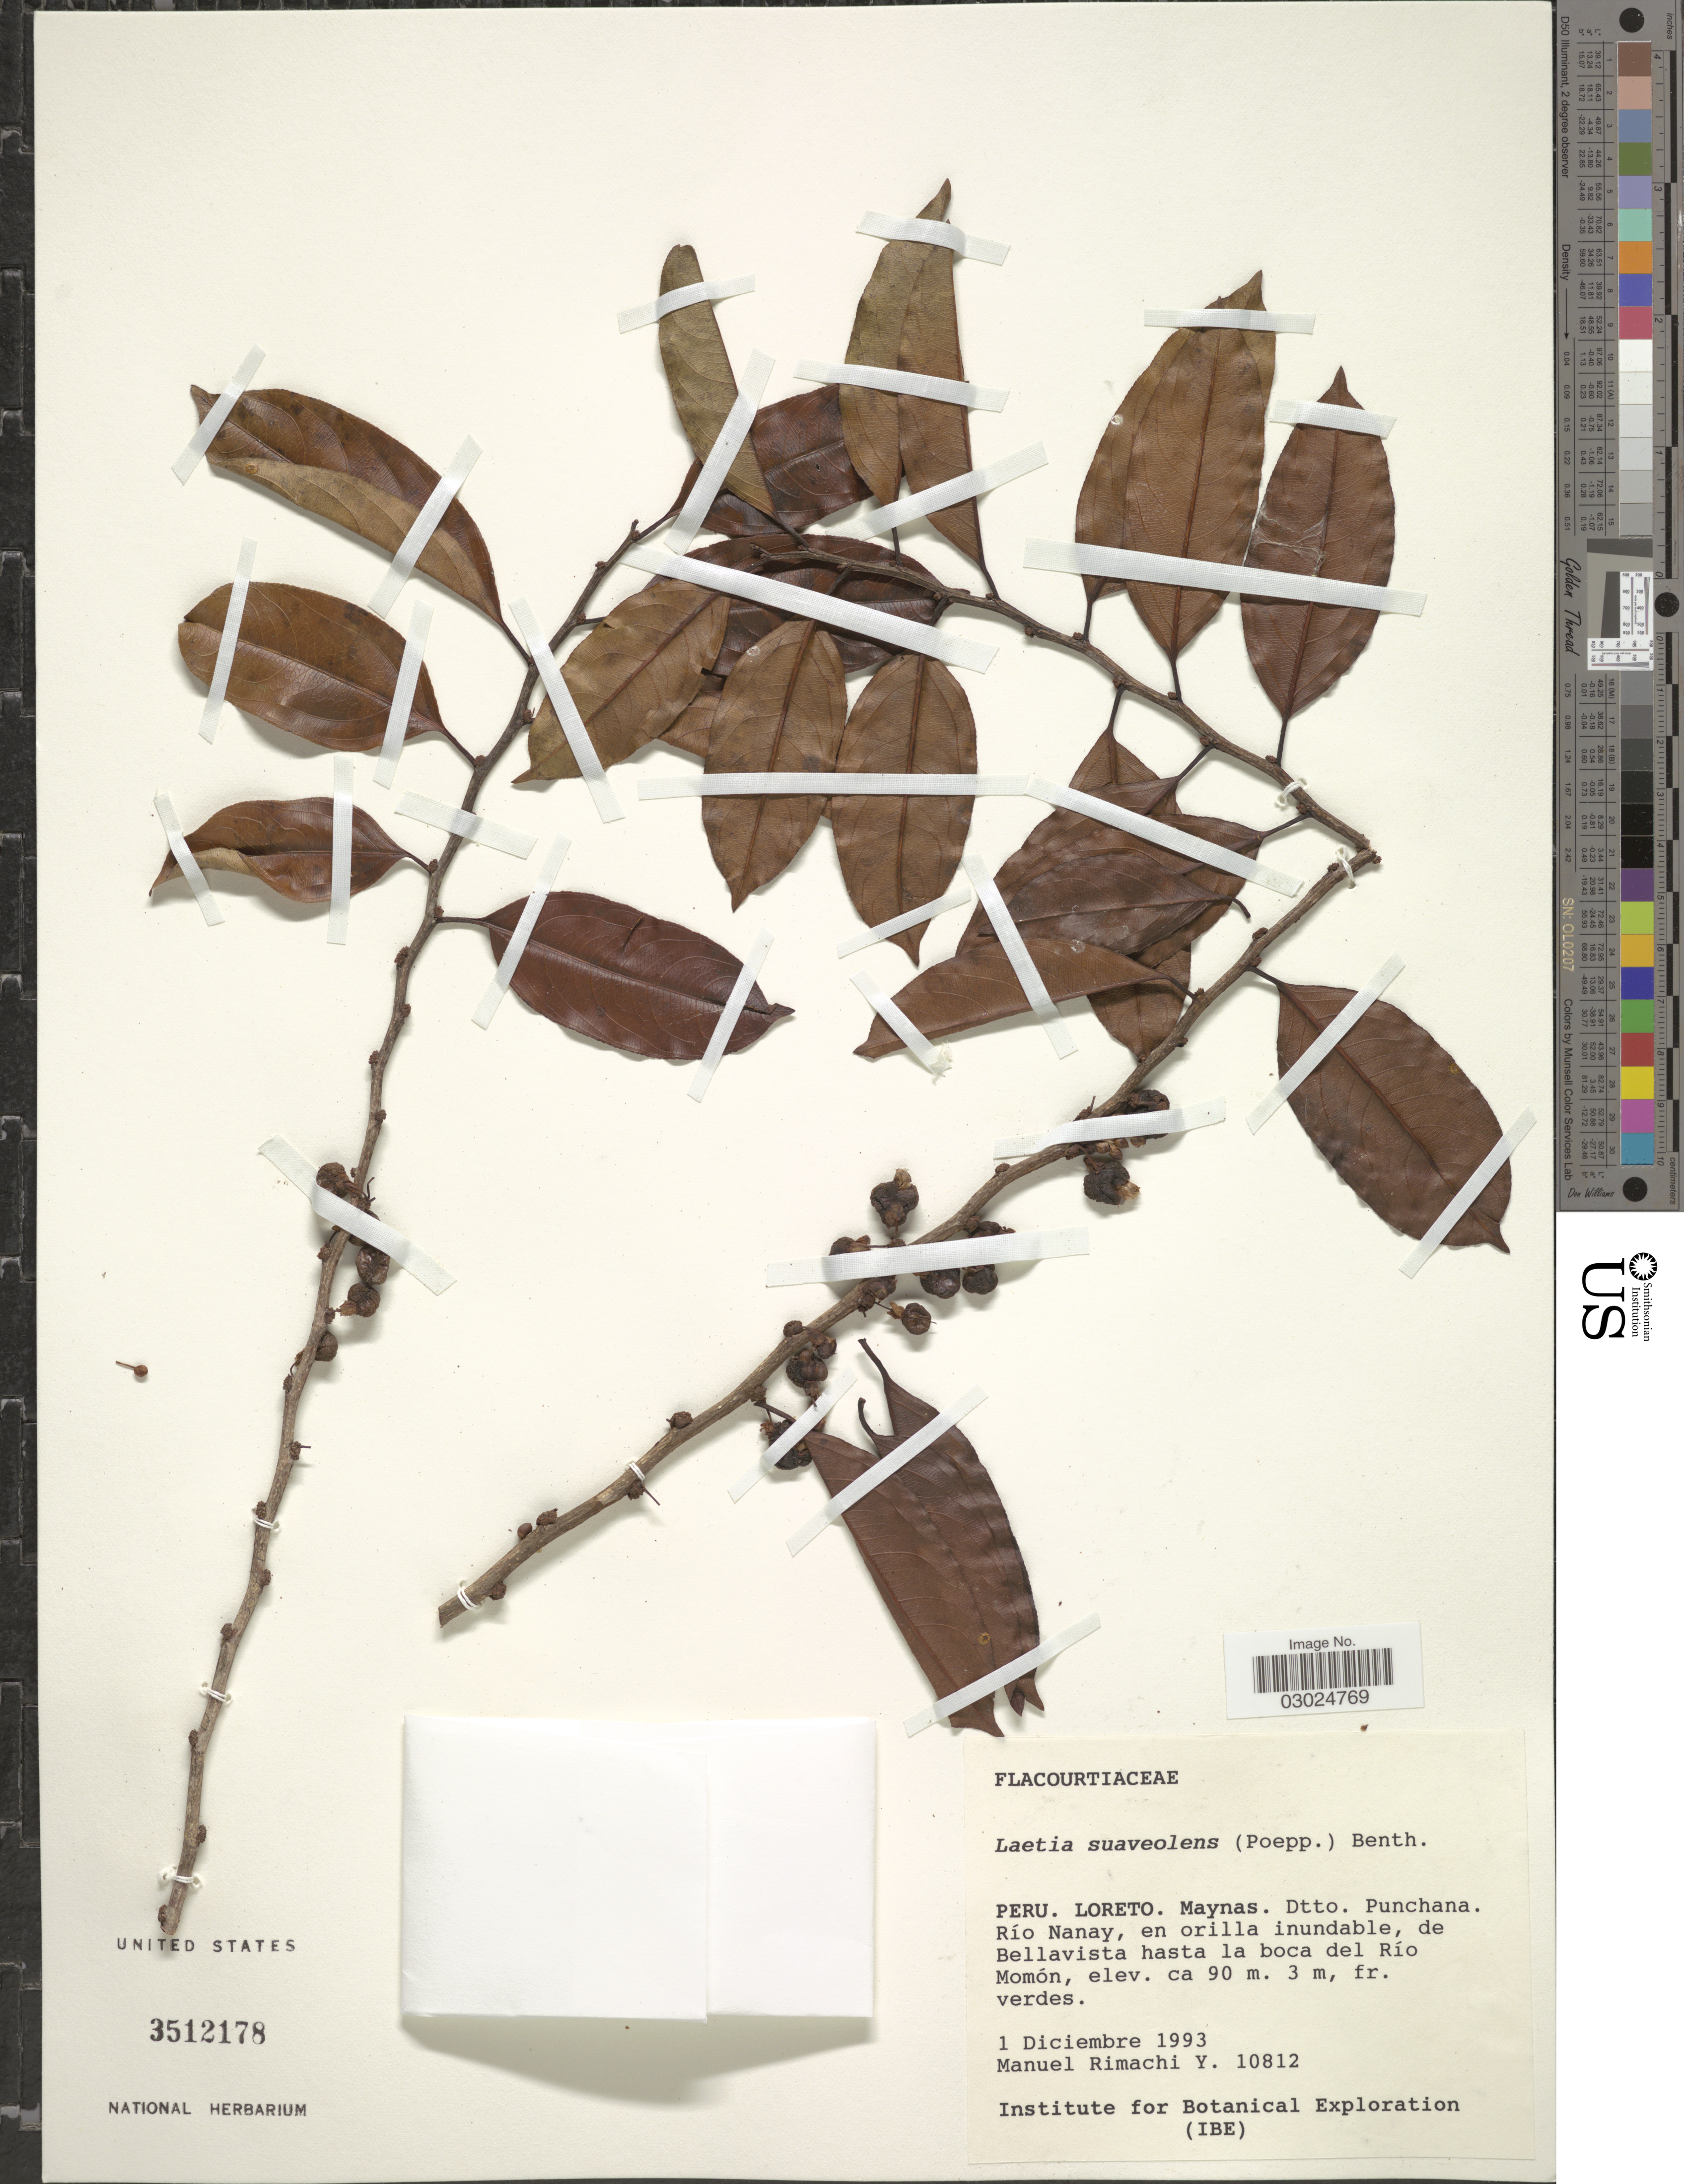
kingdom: Plantae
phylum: Tracheophyta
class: Magnoliopsida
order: Malpighiales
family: Salicaceae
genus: Laetia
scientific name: Laetia suaveolens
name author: (Poepp.) Benth.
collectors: M. Rimachi Y.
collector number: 10812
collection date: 1993-12-01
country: Peru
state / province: Loreto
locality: Maynas. Dtto. Punchana. Río Nanay, en orilla inundable, de Bellavista hasta la boca del Río Momón.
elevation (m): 90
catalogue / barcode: US 3512178